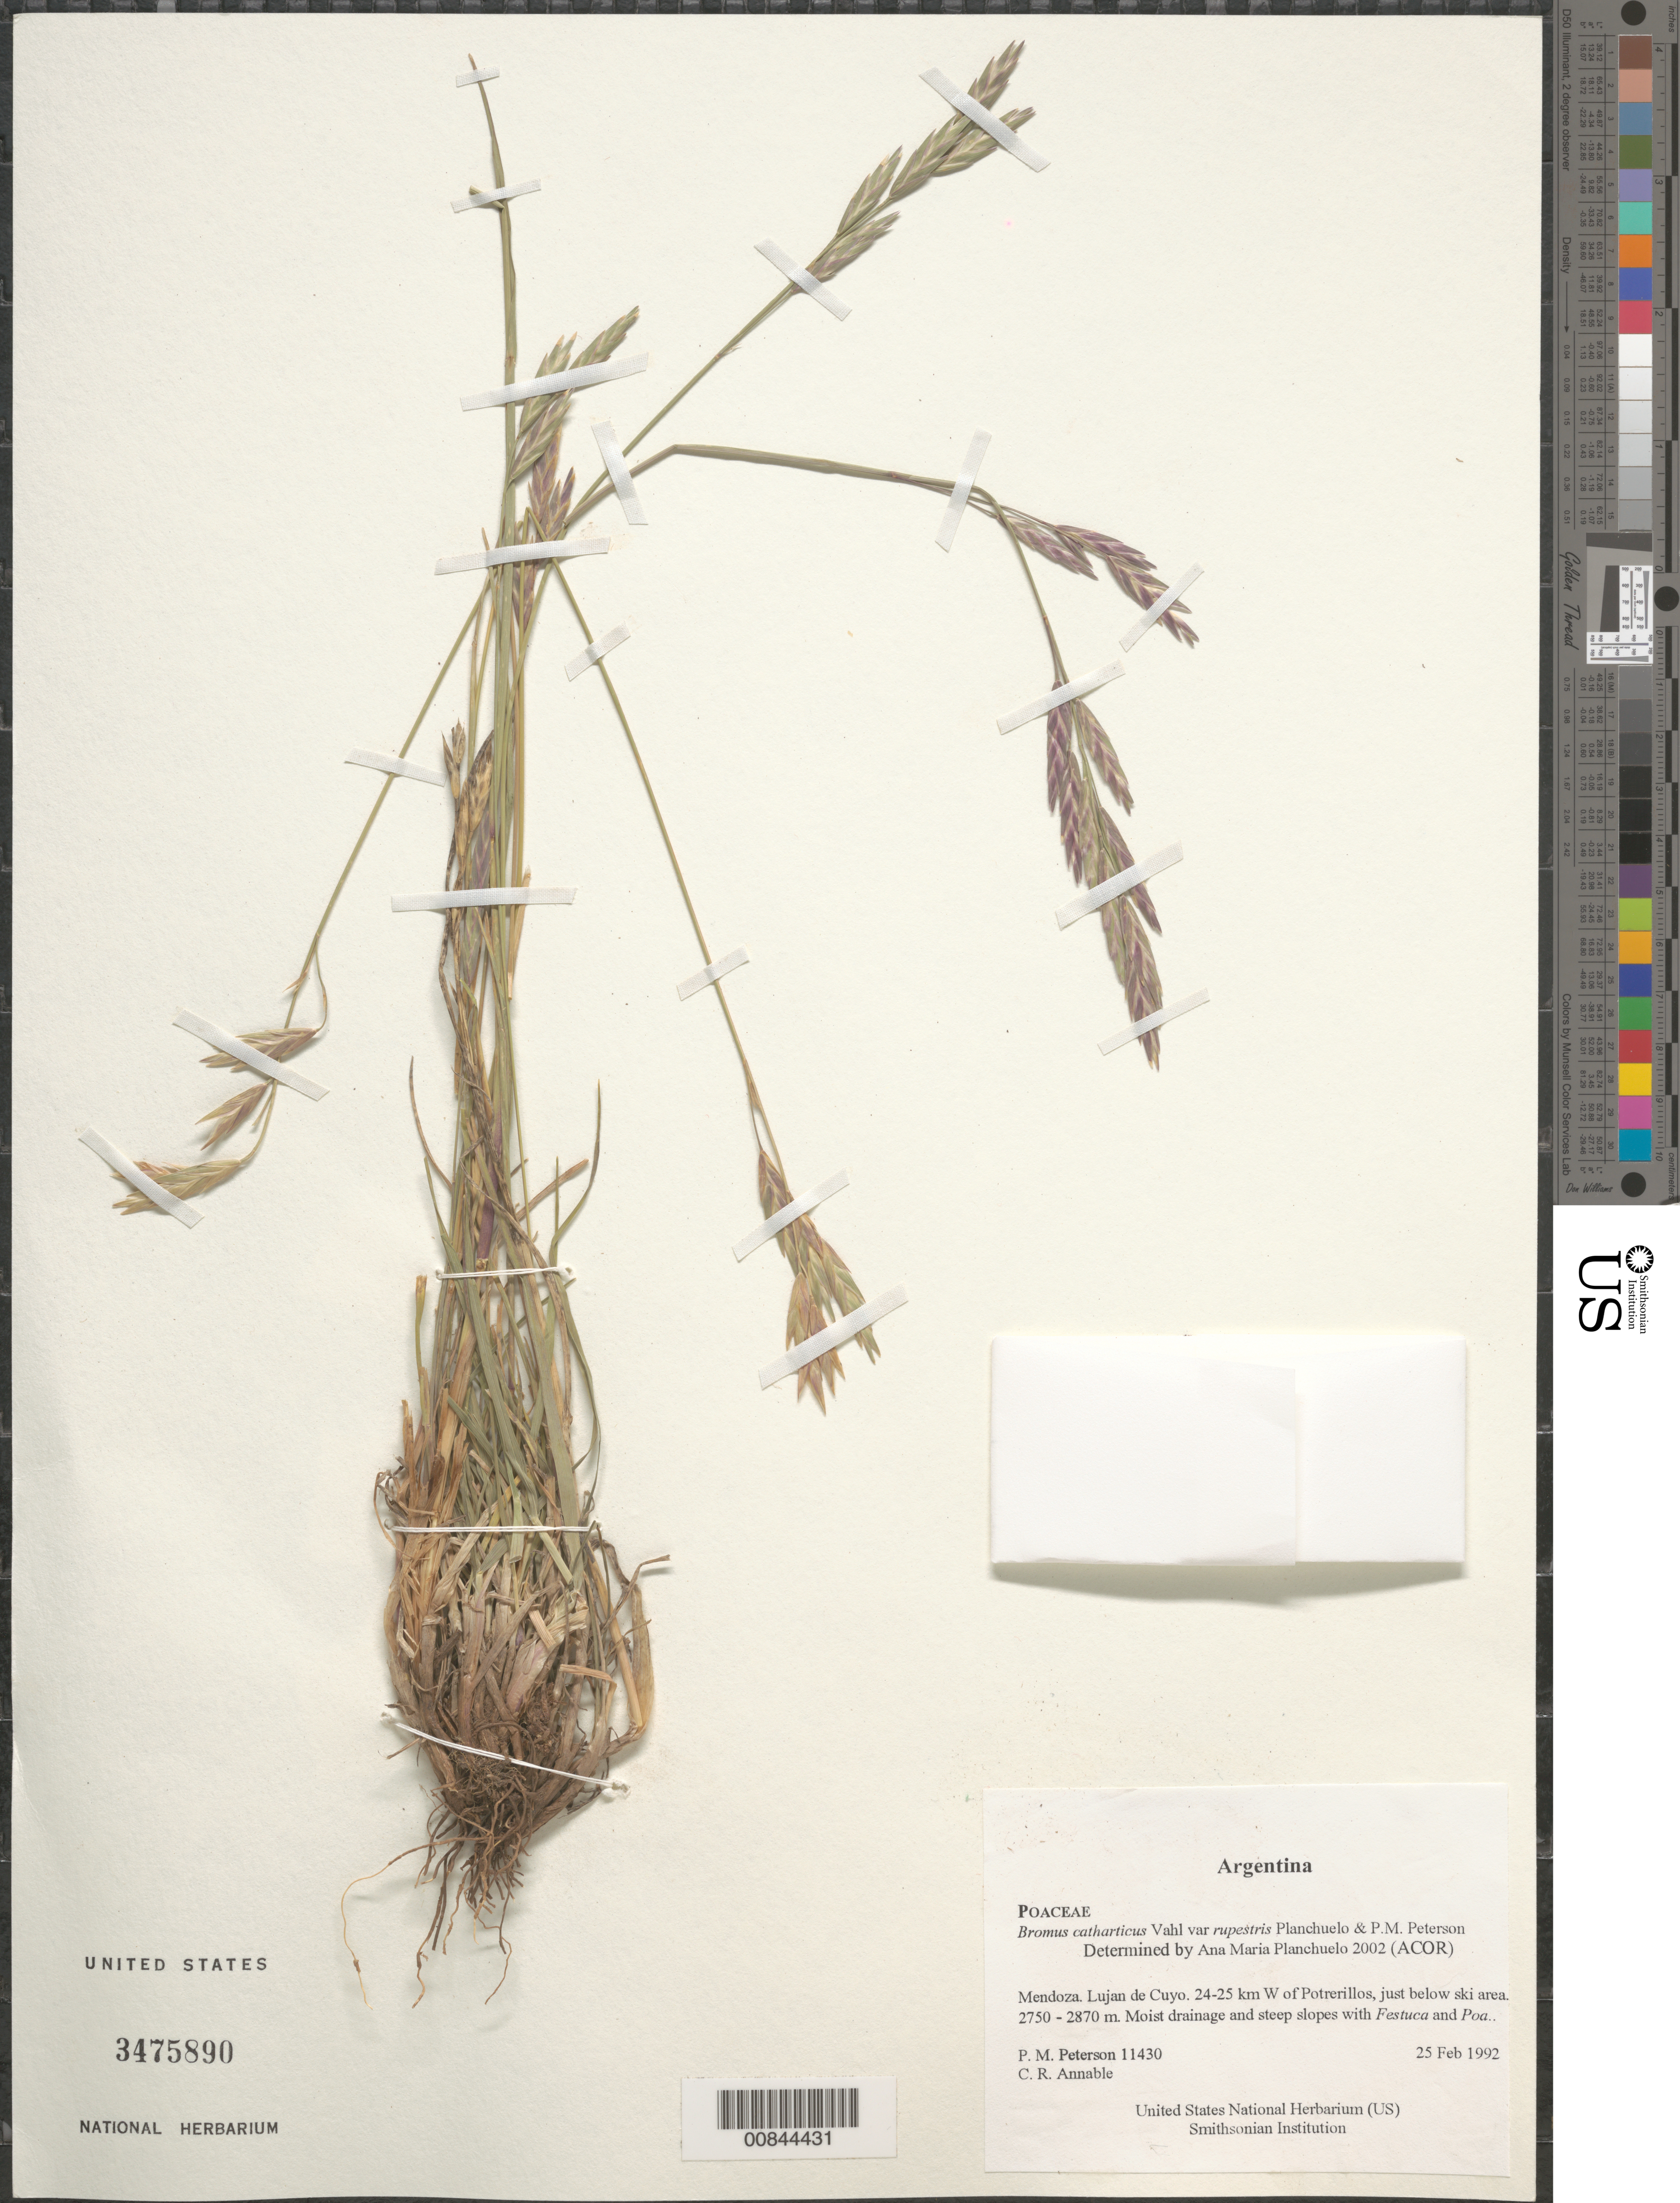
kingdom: Plantae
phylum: Tracheophyta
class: Liliopsida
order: Poales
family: Poaceae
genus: Bromus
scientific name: Bromus catharticus var. rupestris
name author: Planchuelo & P.M. Peterson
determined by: Planchuelo, A. M.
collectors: P. M. Peterson & C. R. Annable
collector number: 11430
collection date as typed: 25 Feb 1992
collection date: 1992-02-25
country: Argentina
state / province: Mendoza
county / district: Lujan de Cuyo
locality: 24-25 km W of Potrerillos, just below ski area.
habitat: Moist drainage and steep slopes with Festuca and Poa.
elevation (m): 2750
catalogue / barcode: US 3475890